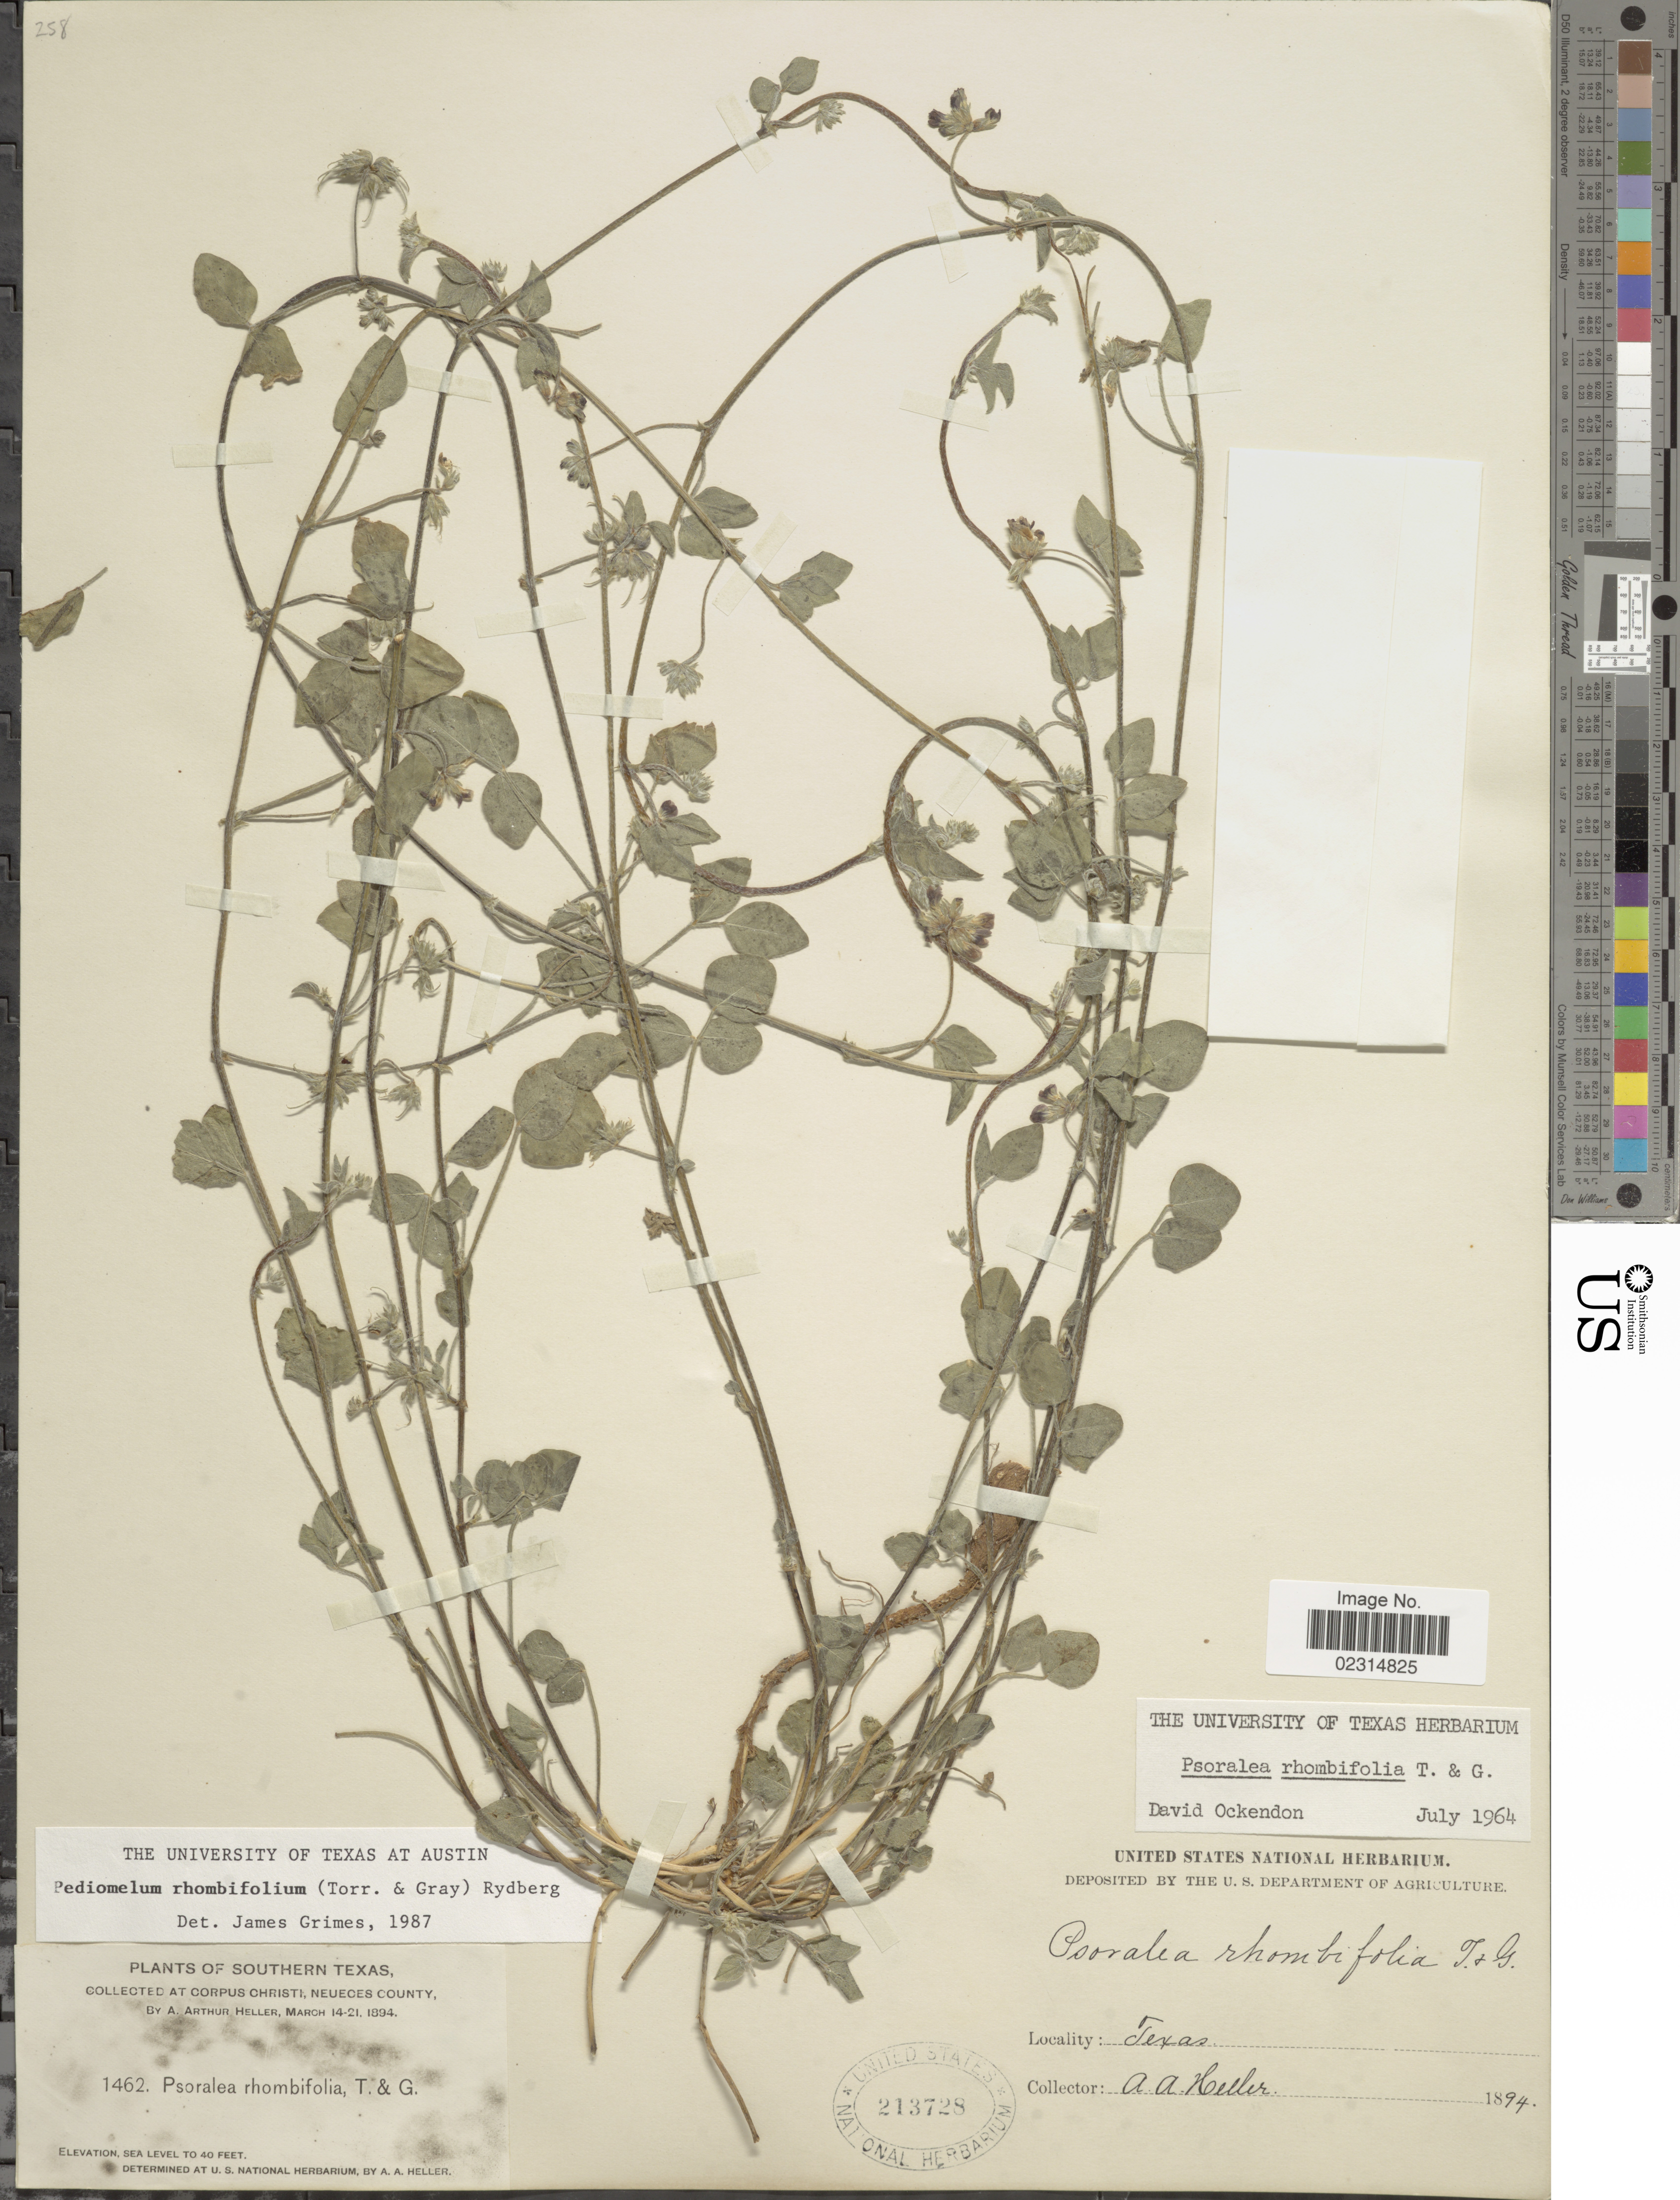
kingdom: Plantae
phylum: Tracheophyta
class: Magnoliopsida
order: Fabales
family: Fabaceae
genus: Pediomelum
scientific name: Pediomelum rhombifolium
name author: (Torr. & A. Gray) Rydb.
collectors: A. A. Heller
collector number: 1462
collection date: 1894-03-14/1894-03-21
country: United States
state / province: Texas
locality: Southern Texas, at Corpus Christi, Neueces County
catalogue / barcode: US 213728